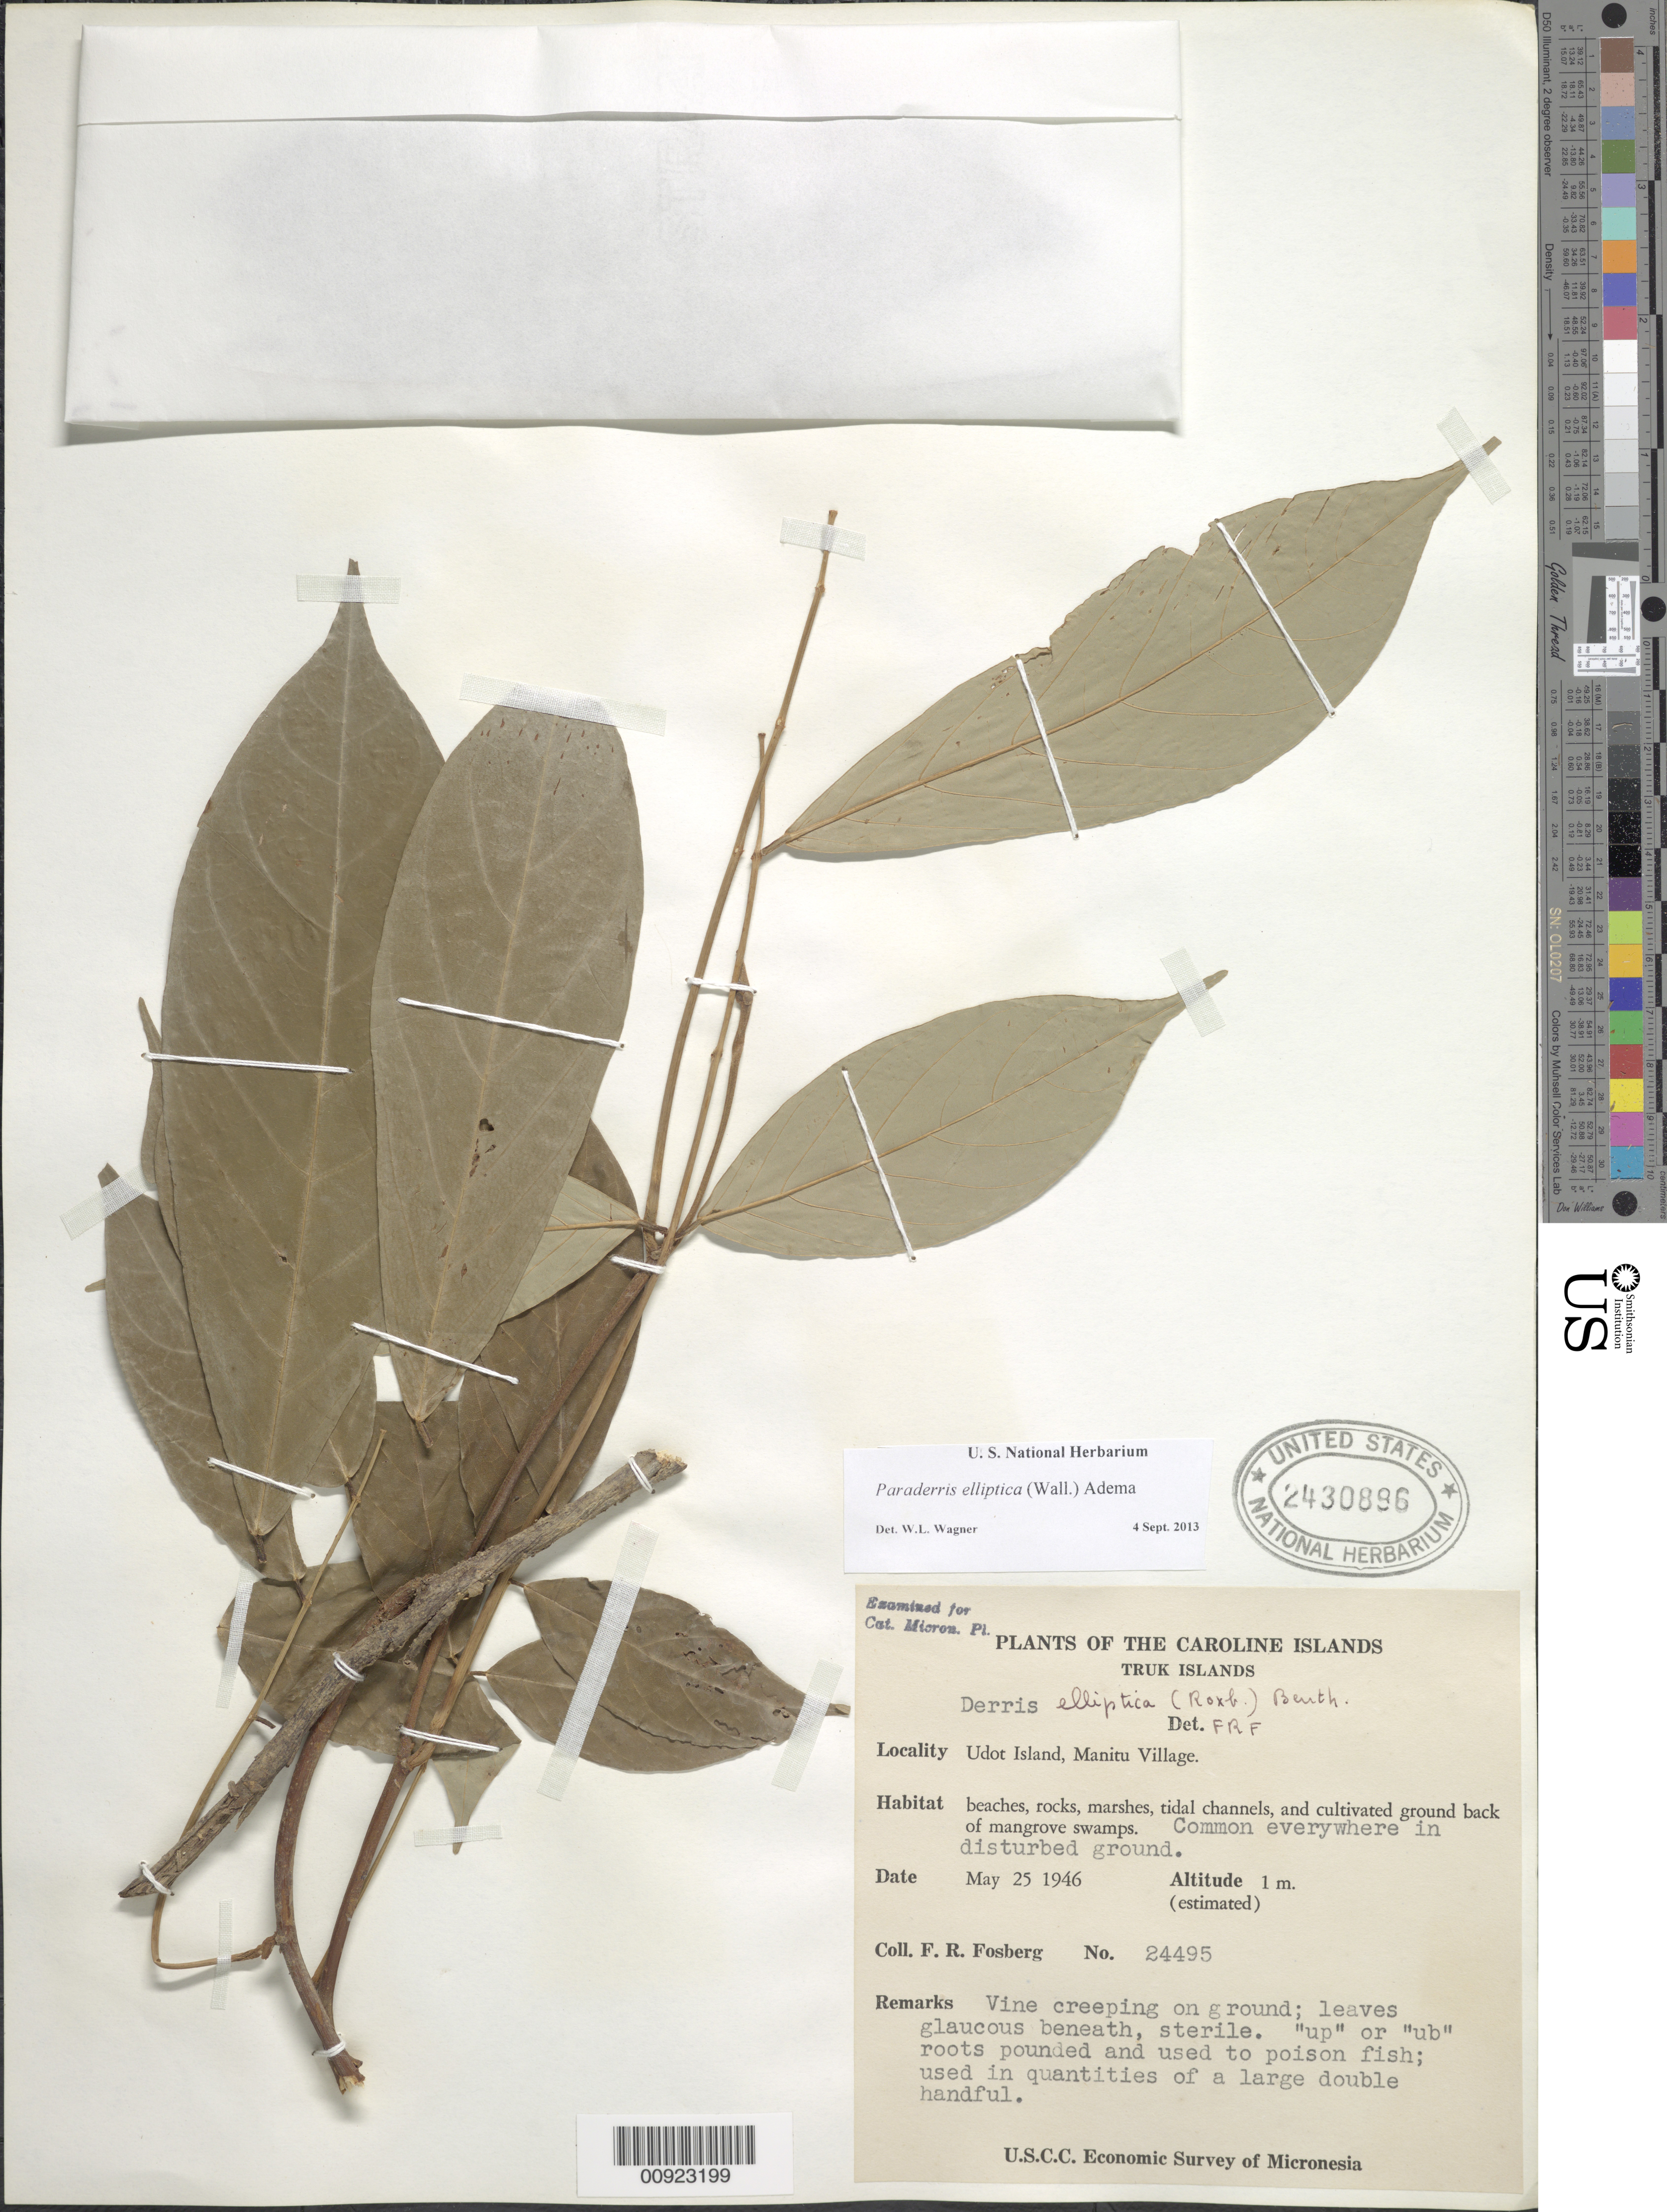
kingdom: Plantae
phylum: Tracheophyta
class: Magnoliopsida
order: Fabales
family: Fabaceae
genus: Derris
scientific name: Derris elliptica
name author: (Wall.) Benth.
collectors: F. R. Fosberg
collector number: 24495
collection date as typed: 25 May 1946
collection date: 1946-05-25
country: Micronesia, Federated States of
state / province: Truk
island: Udot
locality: Manitu Village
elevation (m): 1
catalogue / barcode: US 2430896